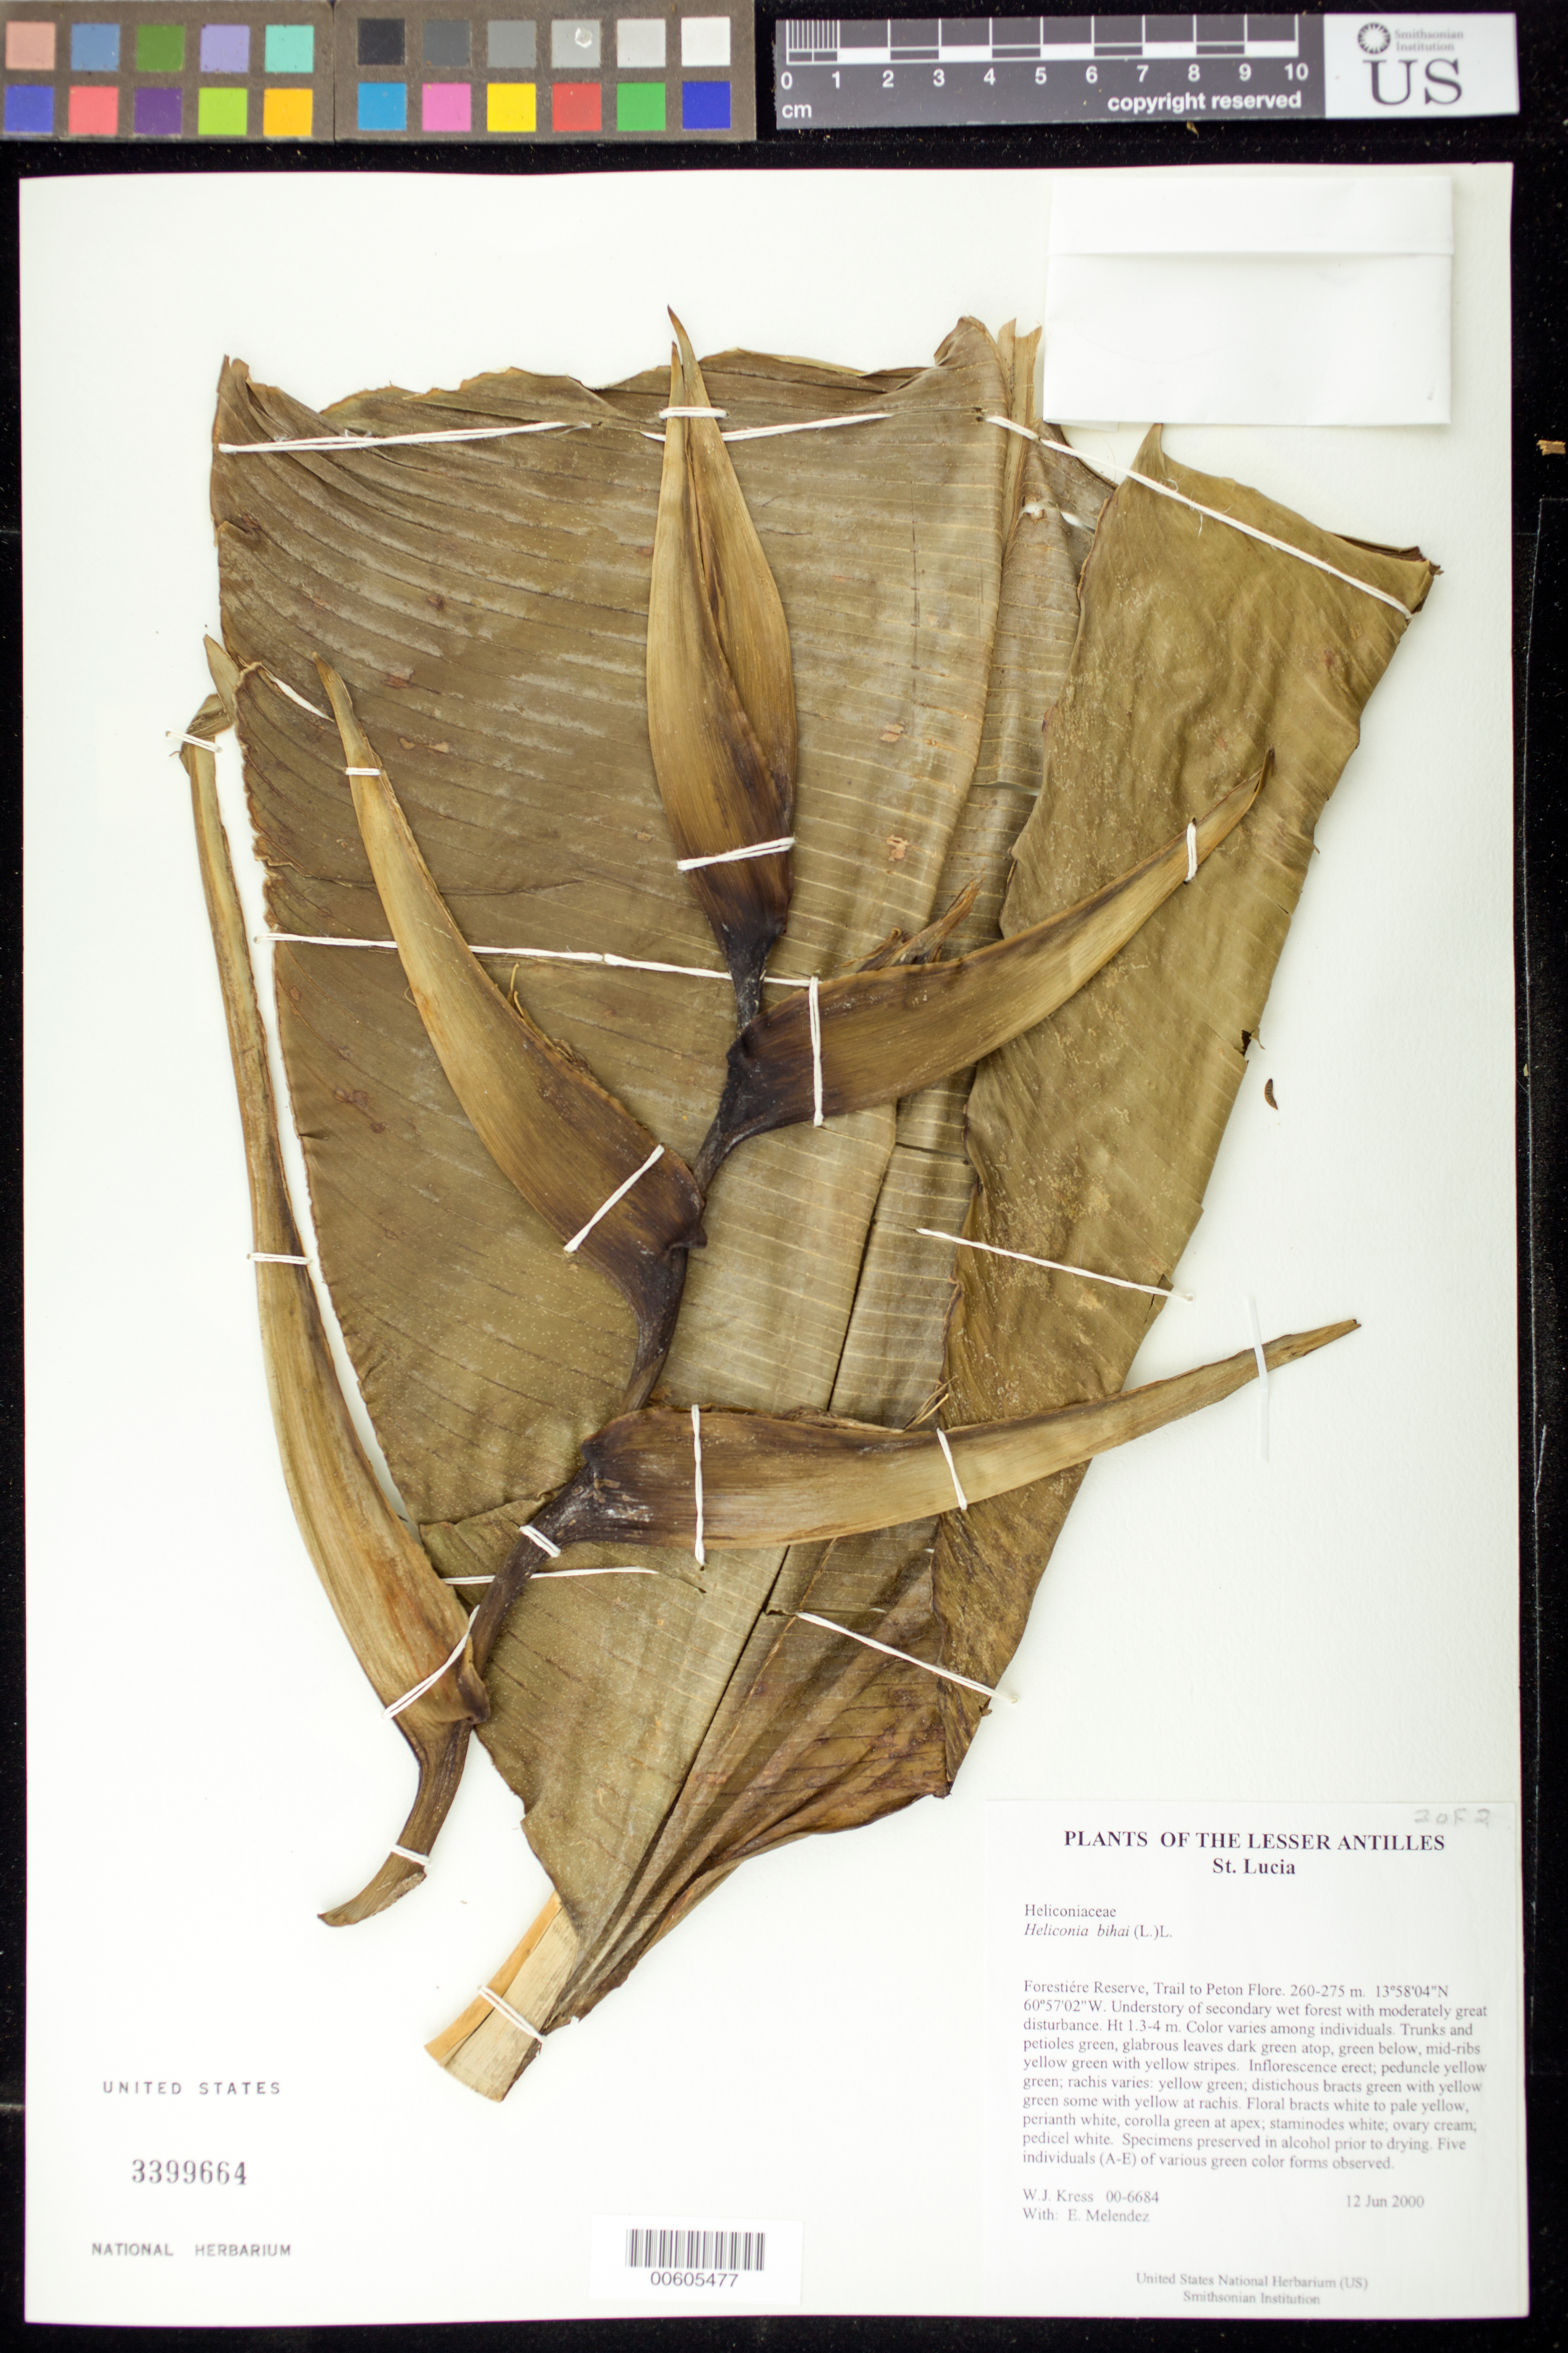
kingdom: Plantae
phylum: Tracheophyta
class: Liliopsida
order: Zingiberales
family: Heliconiaceae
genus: Heliconia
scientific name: Heliconia bihai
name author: (L.) L.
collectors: W. J. Kress & E. Meléndez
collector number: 00-6684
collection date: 2000-06-12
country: St. Lucia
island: St. Lucia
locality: Forestiére Reserve, Trail to Peton Flore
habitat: Understory of secondary wet forest with moderately great disturbance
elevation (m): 260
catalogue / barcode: US 3399664